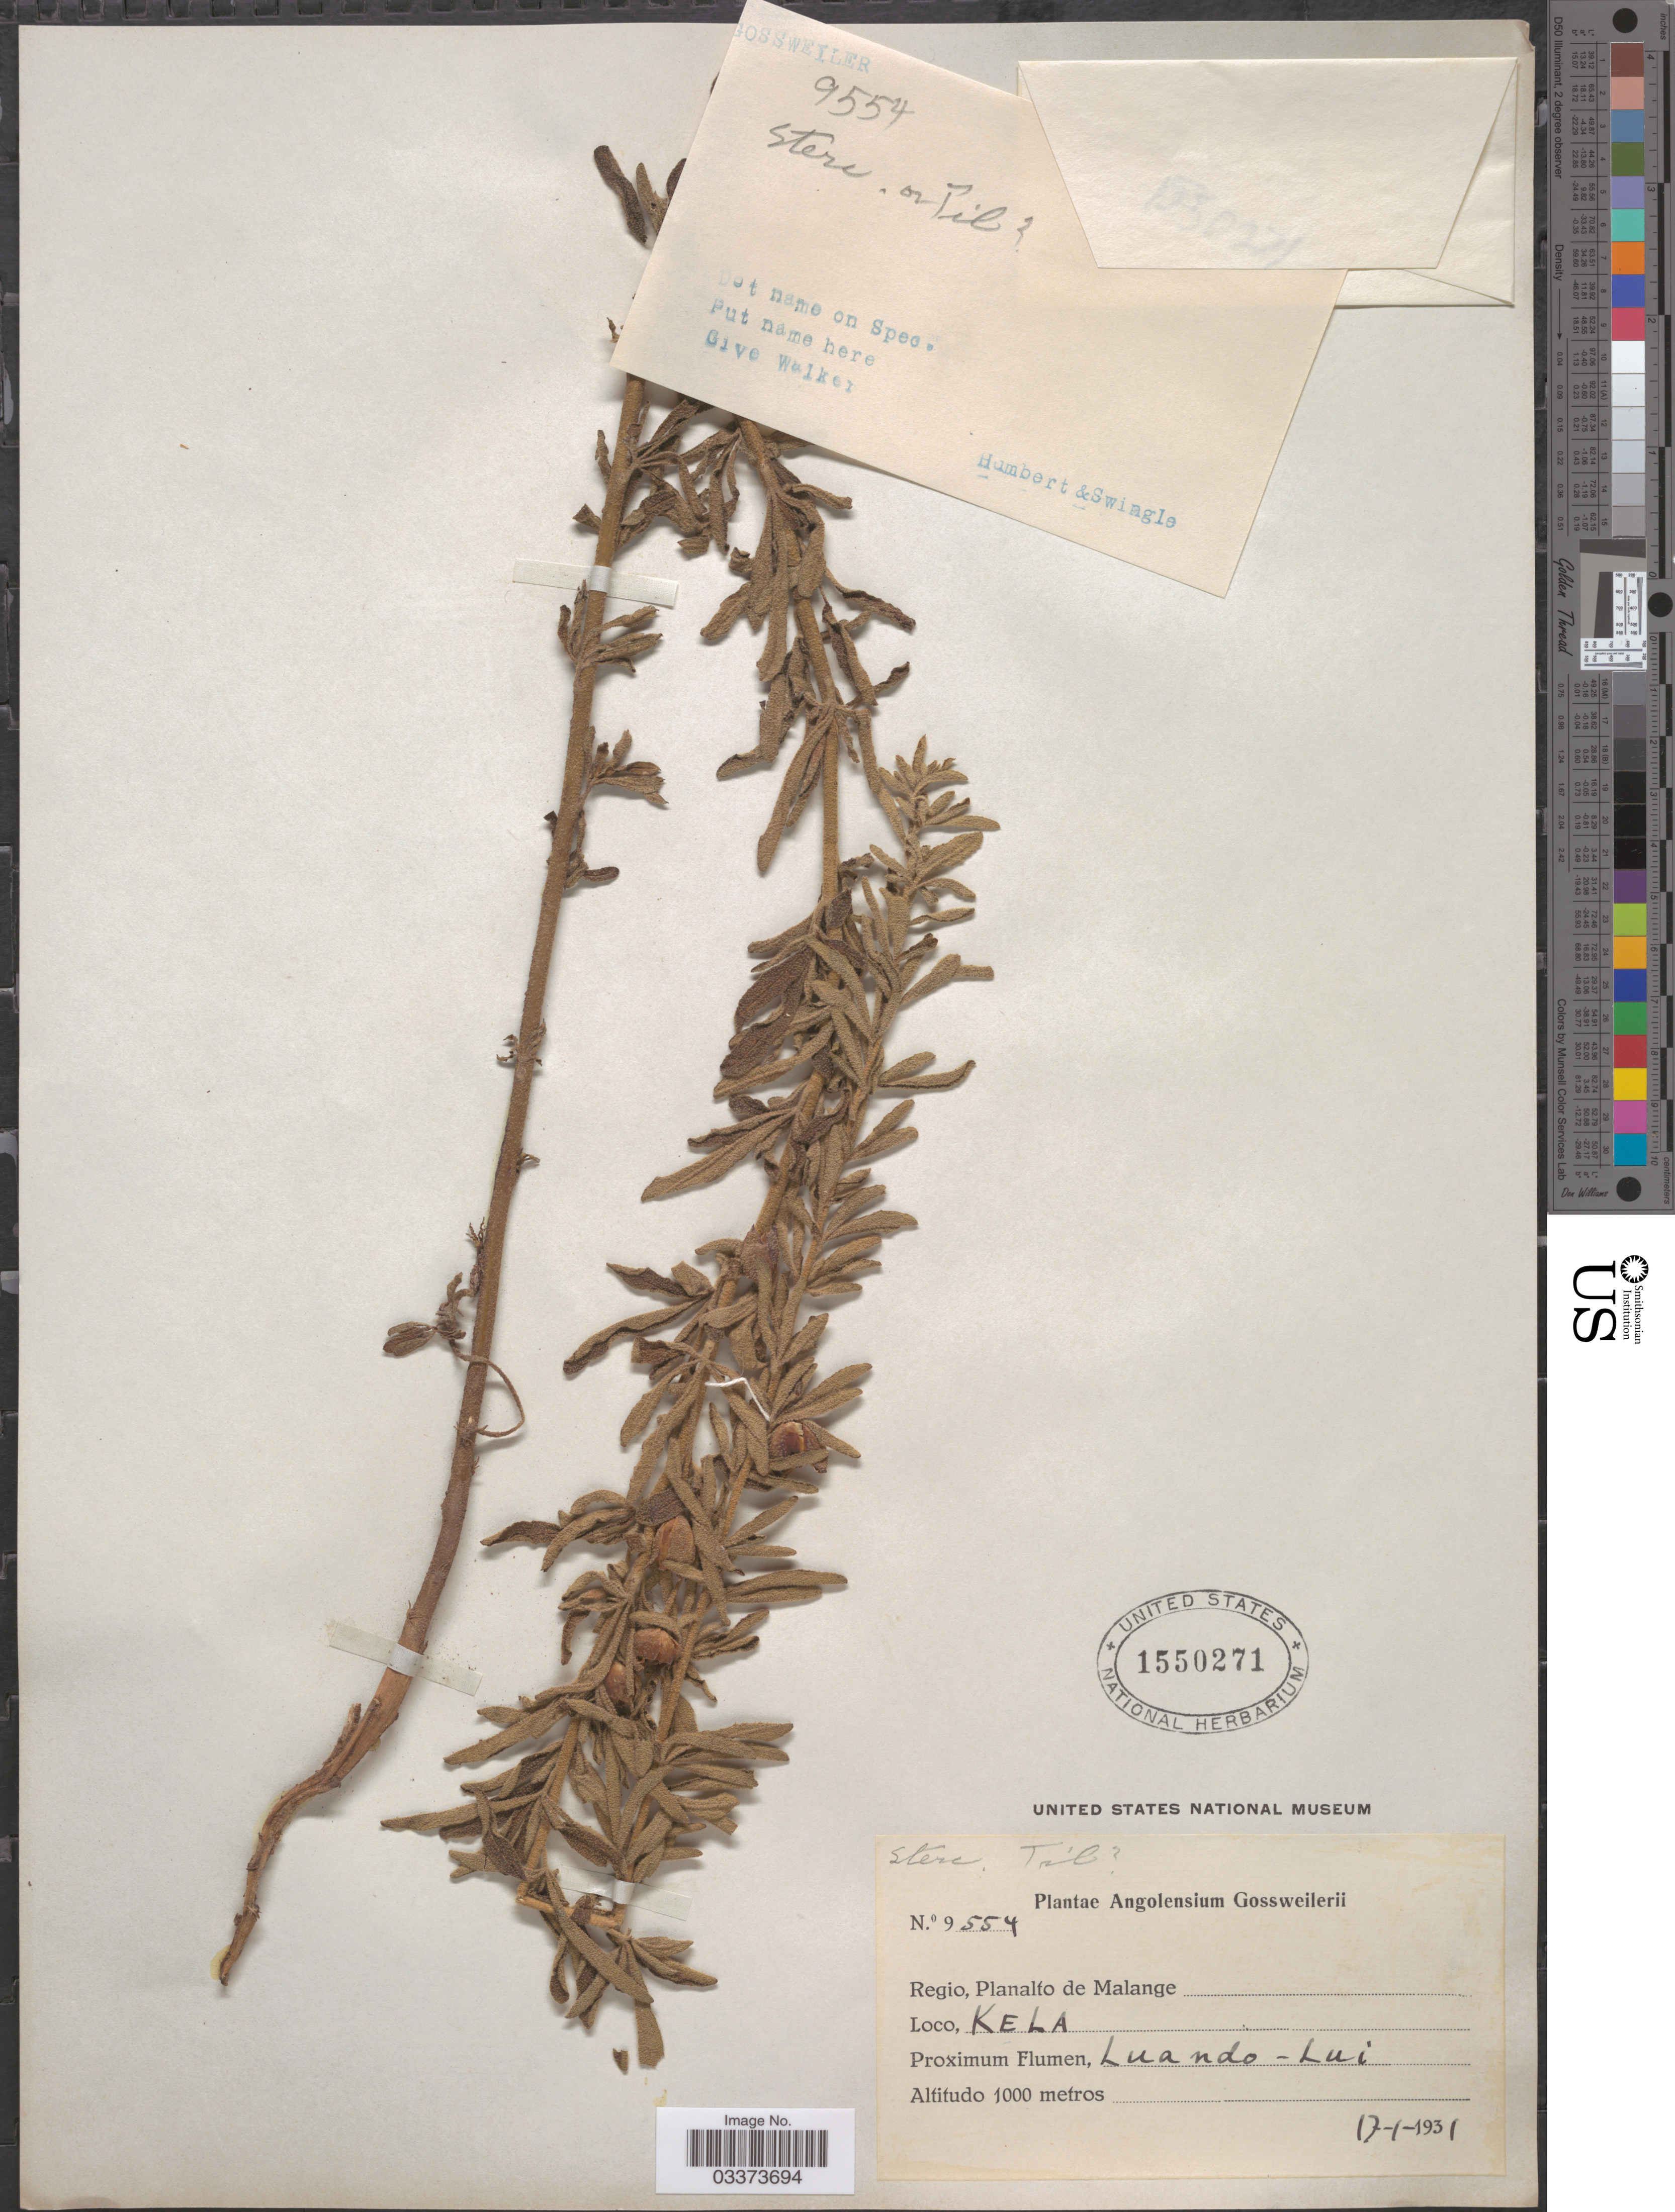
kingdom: Plantae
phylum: Tracheophyta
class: Magnoliopsida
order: Malvales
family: Malvaceae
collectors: J. Gossweiler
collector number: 9554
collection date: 1931-01-17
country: Angola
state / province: Malange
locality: Regio, Planalto de Malange, Kela, Proximum Flumen, Luando - Lui.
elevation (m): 1000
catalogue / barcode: US 1550271